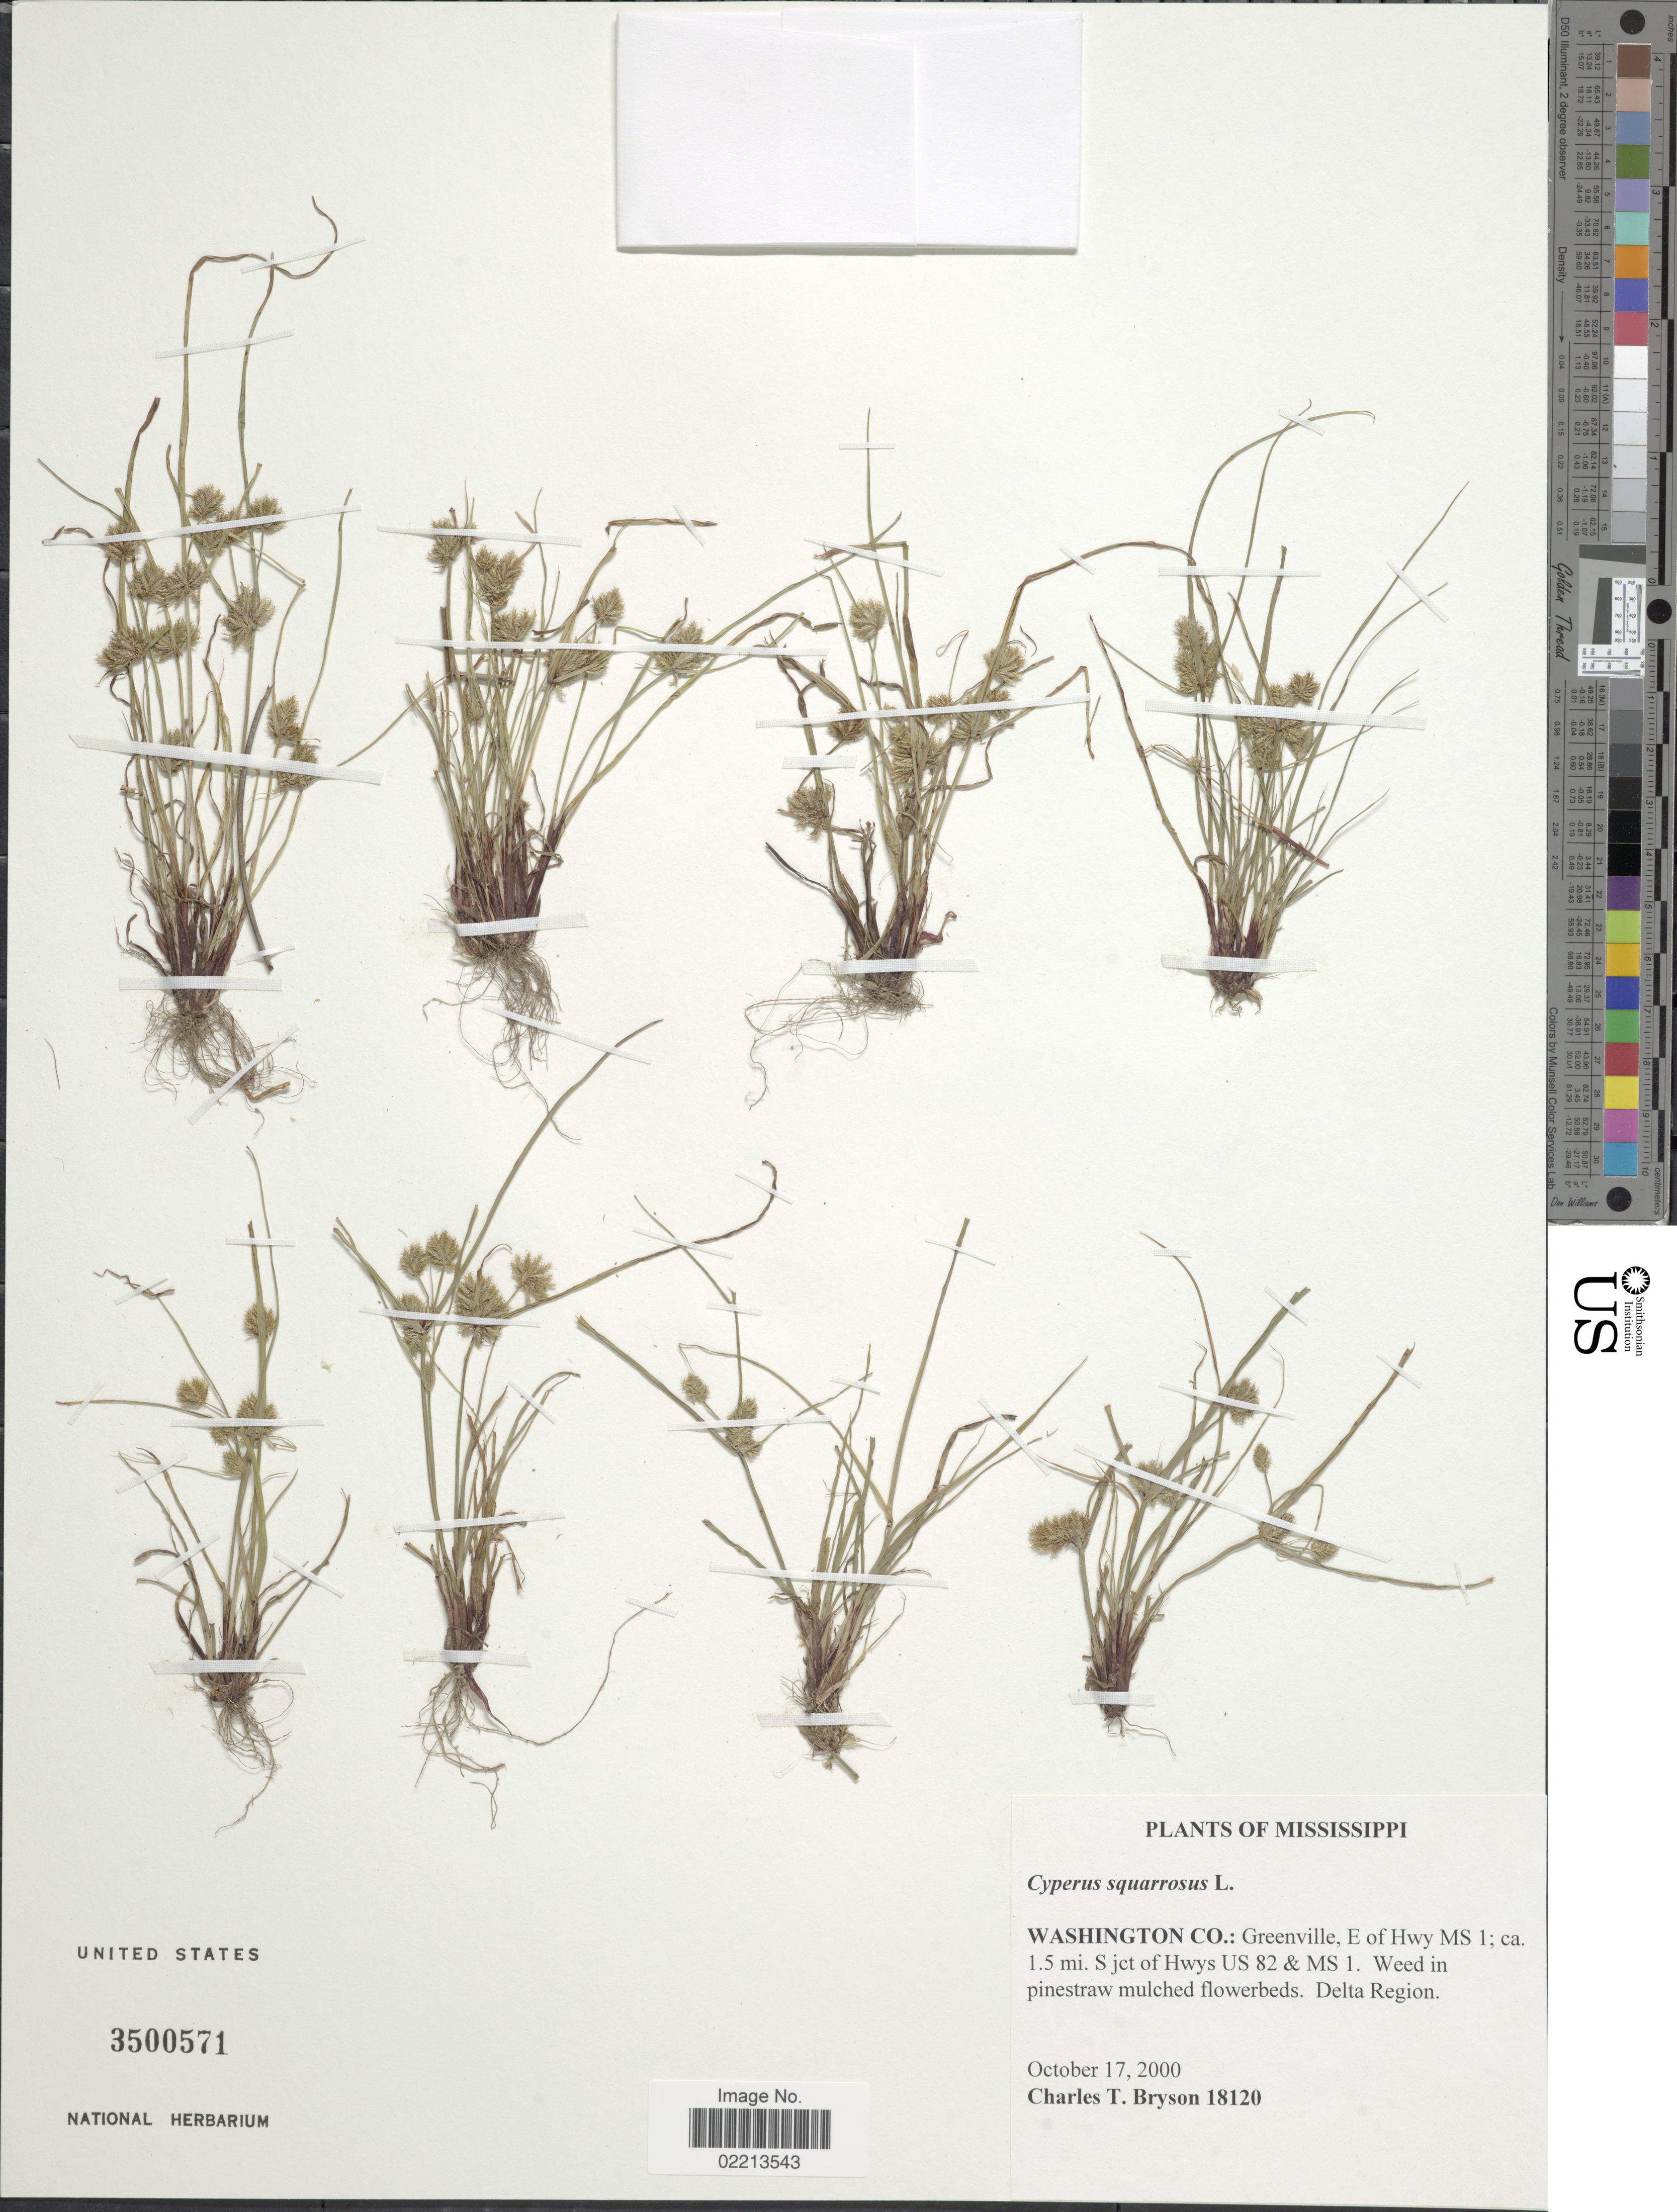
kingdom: Plantae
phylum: Tracheophyta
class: Liliopsida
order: Poales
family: Cyperaceae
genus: Cyperus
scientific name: Cyperus squarrosus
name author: L.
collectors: C. Bryson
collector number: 18120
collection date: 2000-10-17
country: United States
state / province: Mississippi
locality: Washington Co,Greenville, E of Hwy MS 1, ca 1.5 mi S jct of Hwys US 82 & MS 1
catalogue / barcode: US 3500571